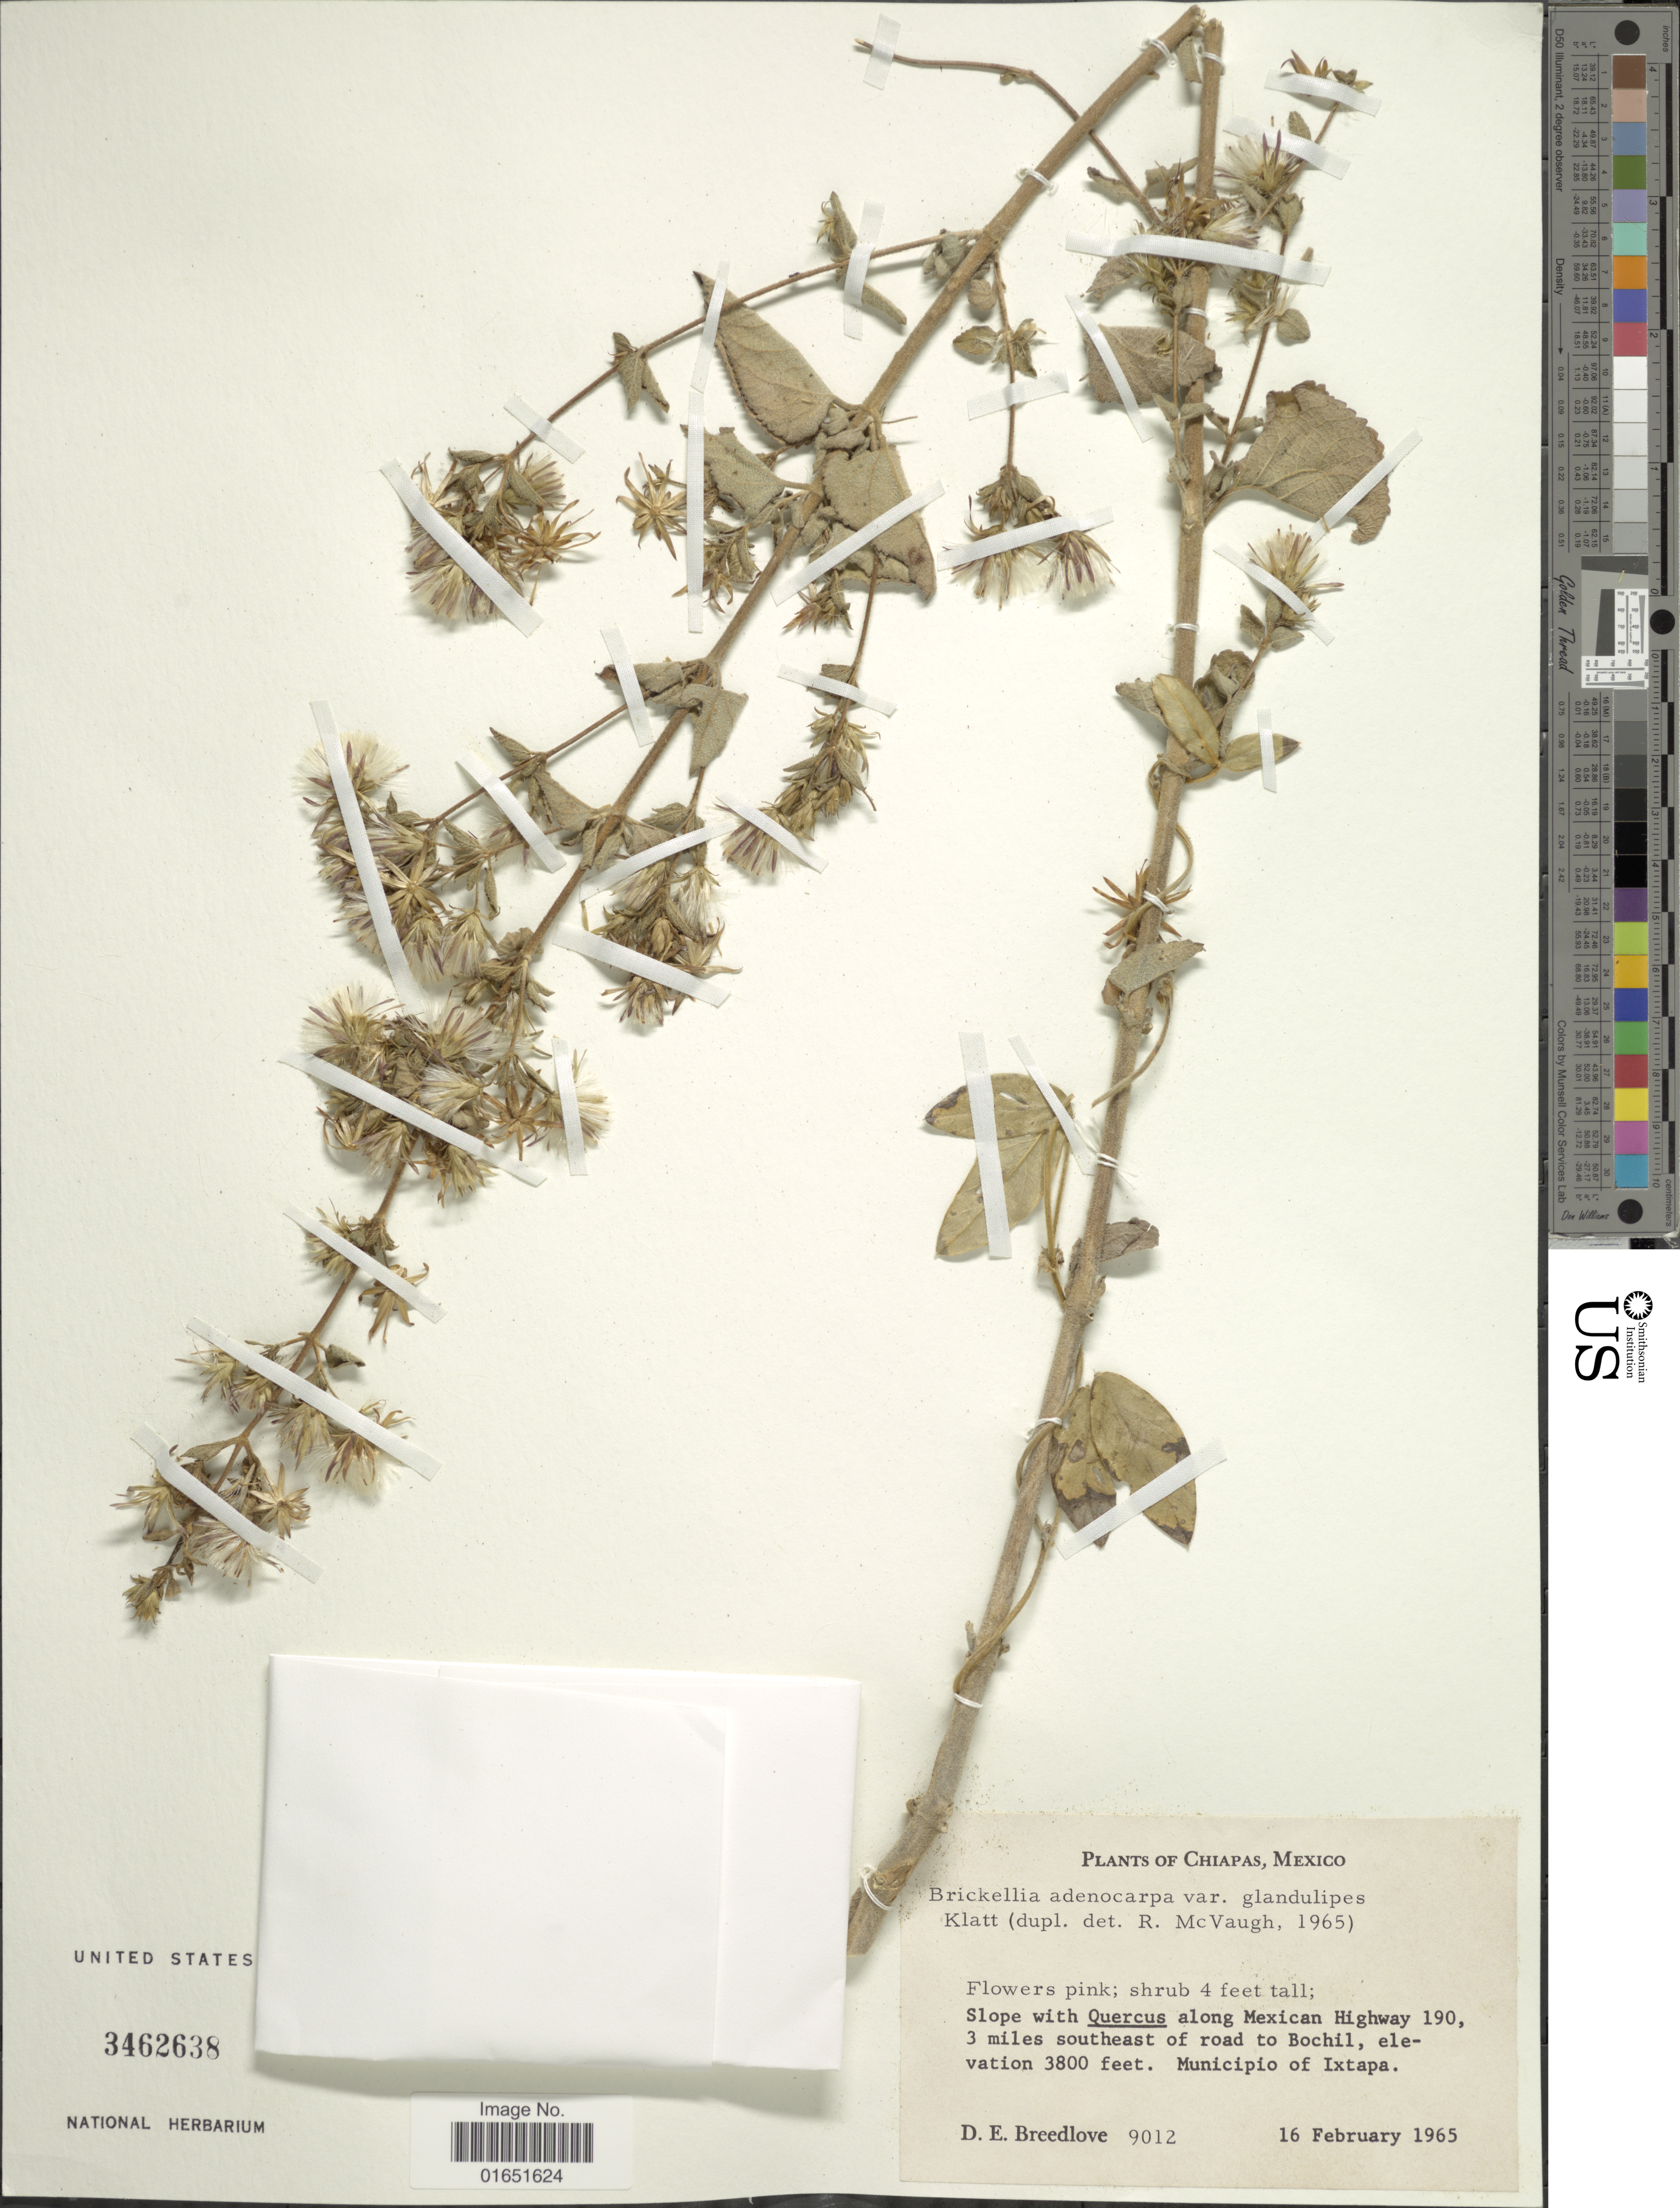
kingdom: Plantae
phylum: Tracheophyta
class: Magnoliopsida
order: Asterales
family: Asteraceae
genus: Brickellia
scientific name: Brickellia adenocarpa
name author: B.L. Rob.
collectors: D. E. Breedlove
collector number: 9012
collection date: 1965-02-16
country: Mexico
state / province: Chiapas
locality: Slope with Quercus along Mexican Highway 190, 3 miles southeast of road to Bochil, Municipio of Ixtapa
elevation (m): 1158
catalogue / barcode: US 3462638